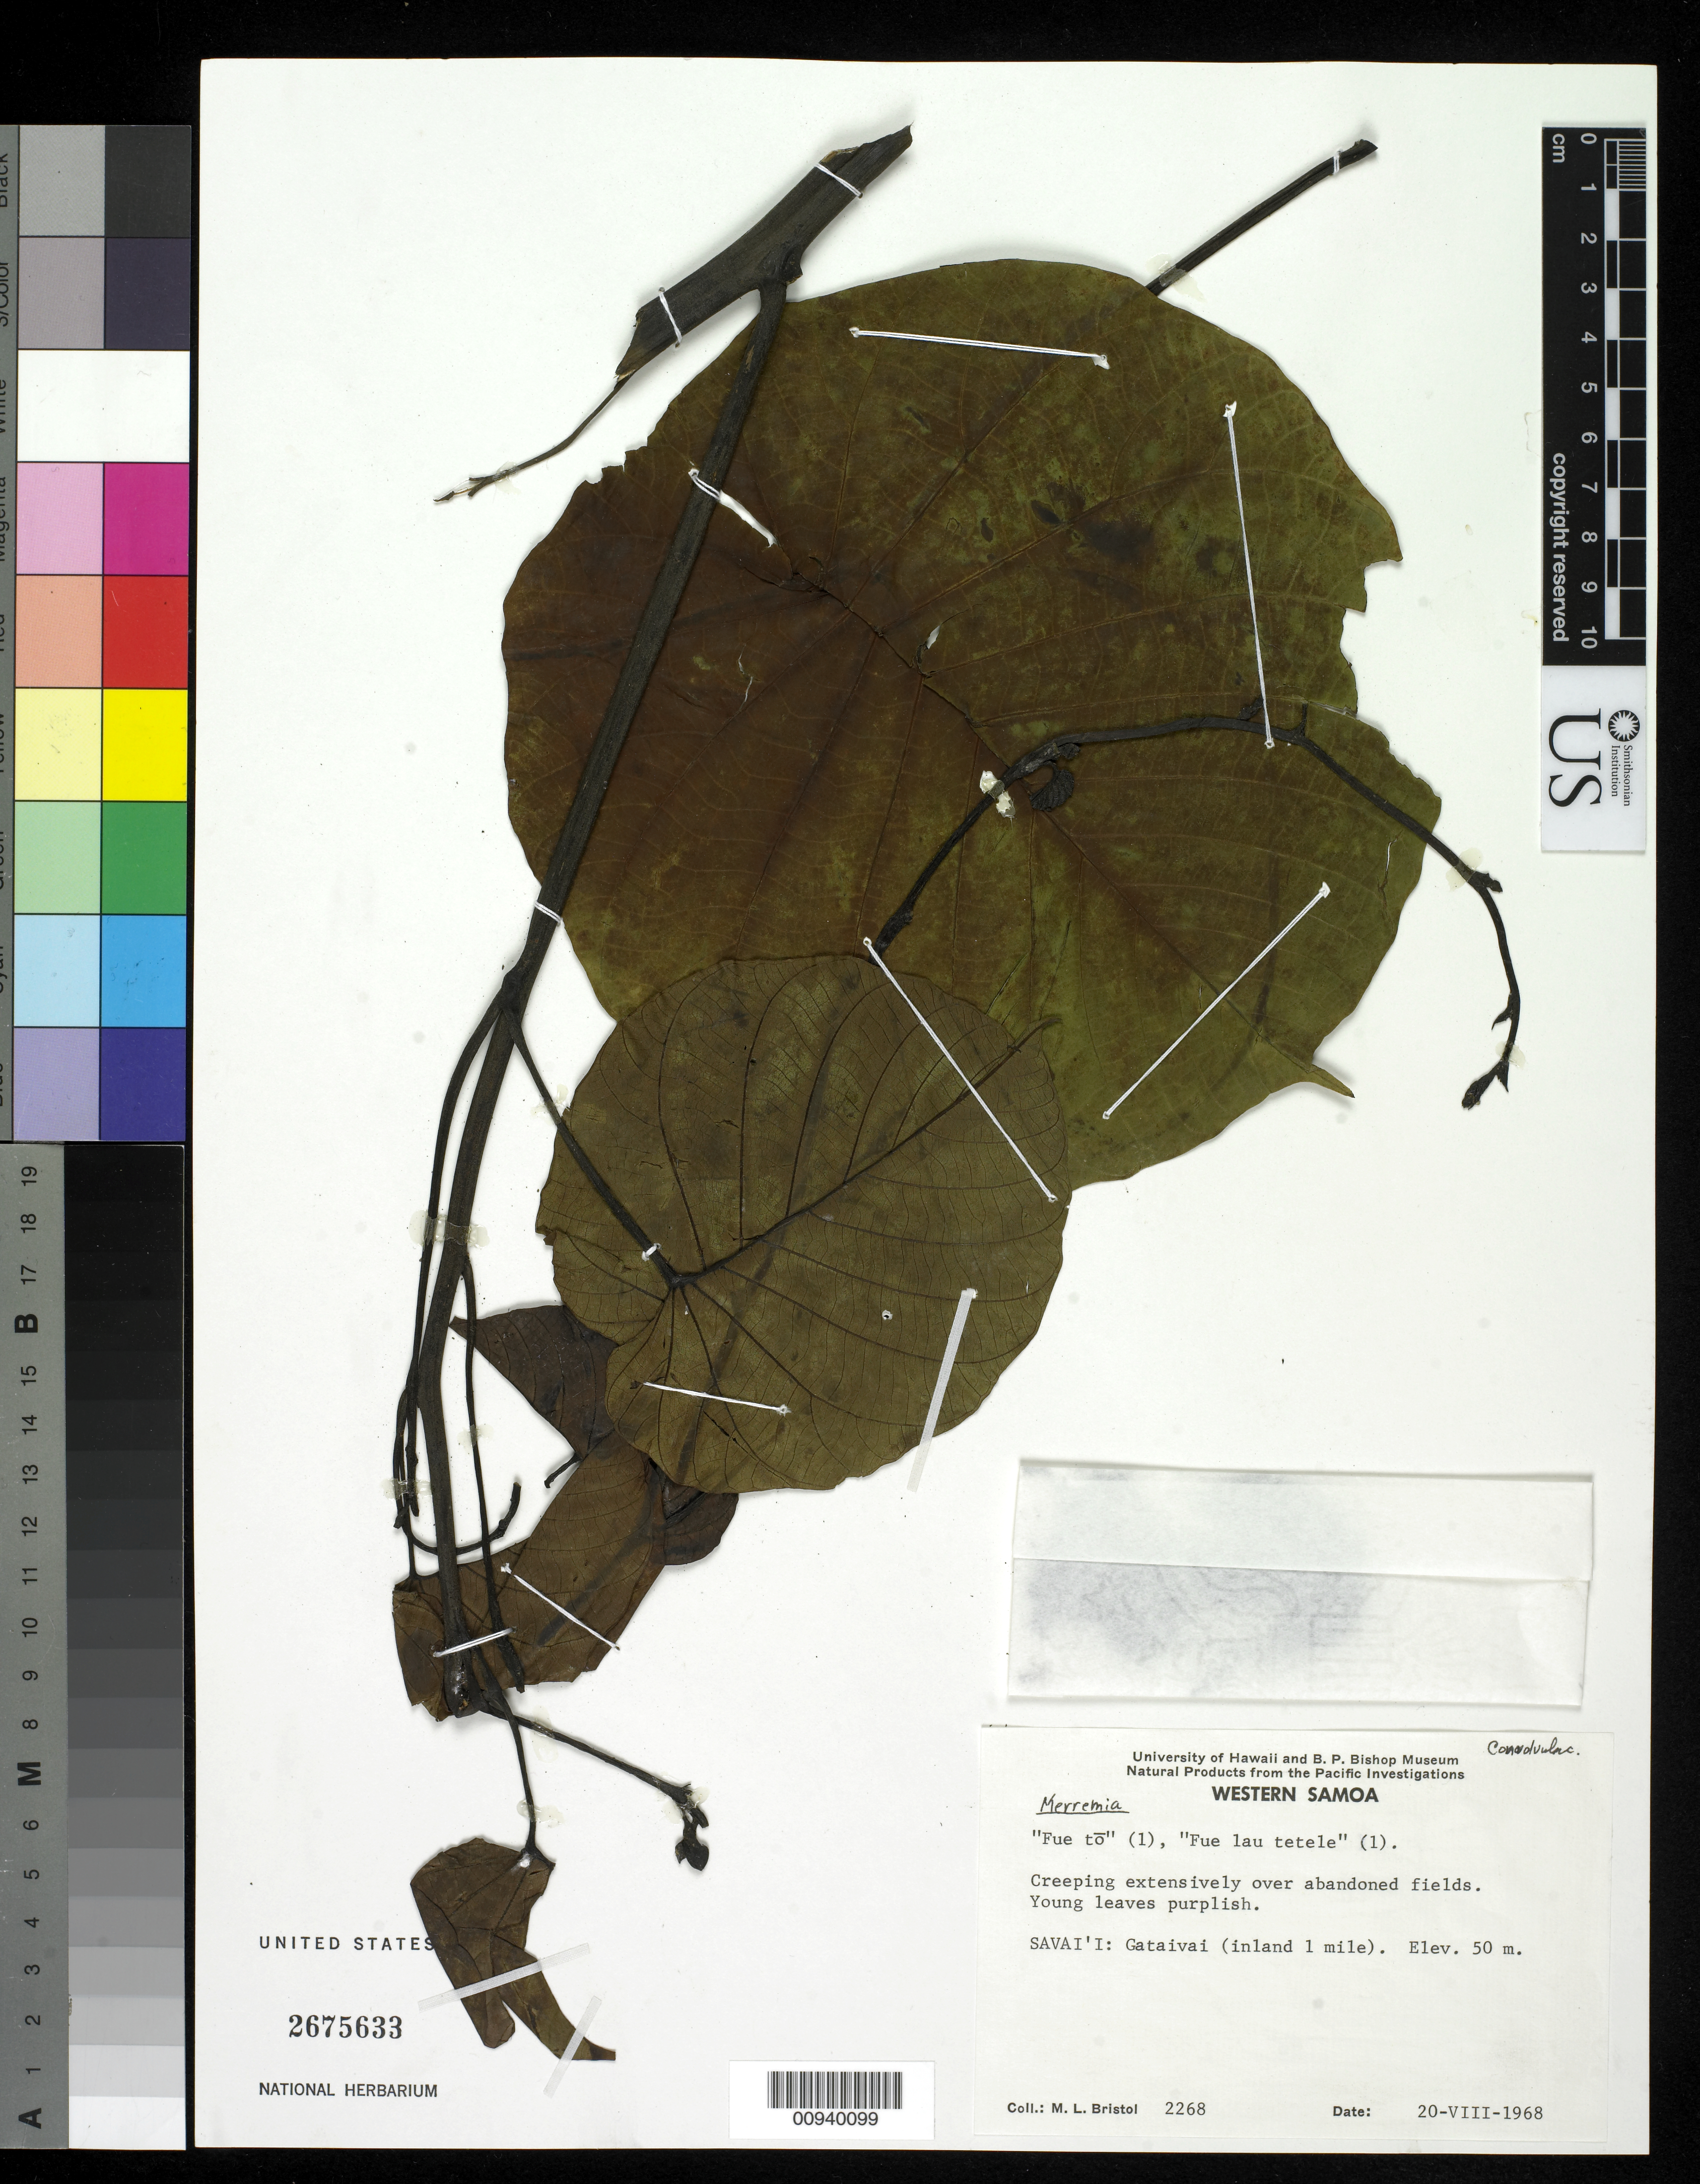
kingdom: Plantae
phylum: Tracheophyta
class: Magnoliopsida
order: Solanales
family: Convolvulaceae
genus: Decalobanthus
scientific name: Decalobanthus peltatus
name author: (L.) A. R. Simões & Staples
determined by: Wagner, W. L., (BOT), Smithsonian Institution - National Museum of Natural History (UNITED STATES)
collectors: M. L. Bristol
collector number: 2268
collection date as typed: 20 Aug 1968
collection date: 1968-08-20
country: Samoa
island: Savai'i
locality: Gataivai (inland 1 mile)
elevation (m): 50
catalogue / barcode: US 2675633